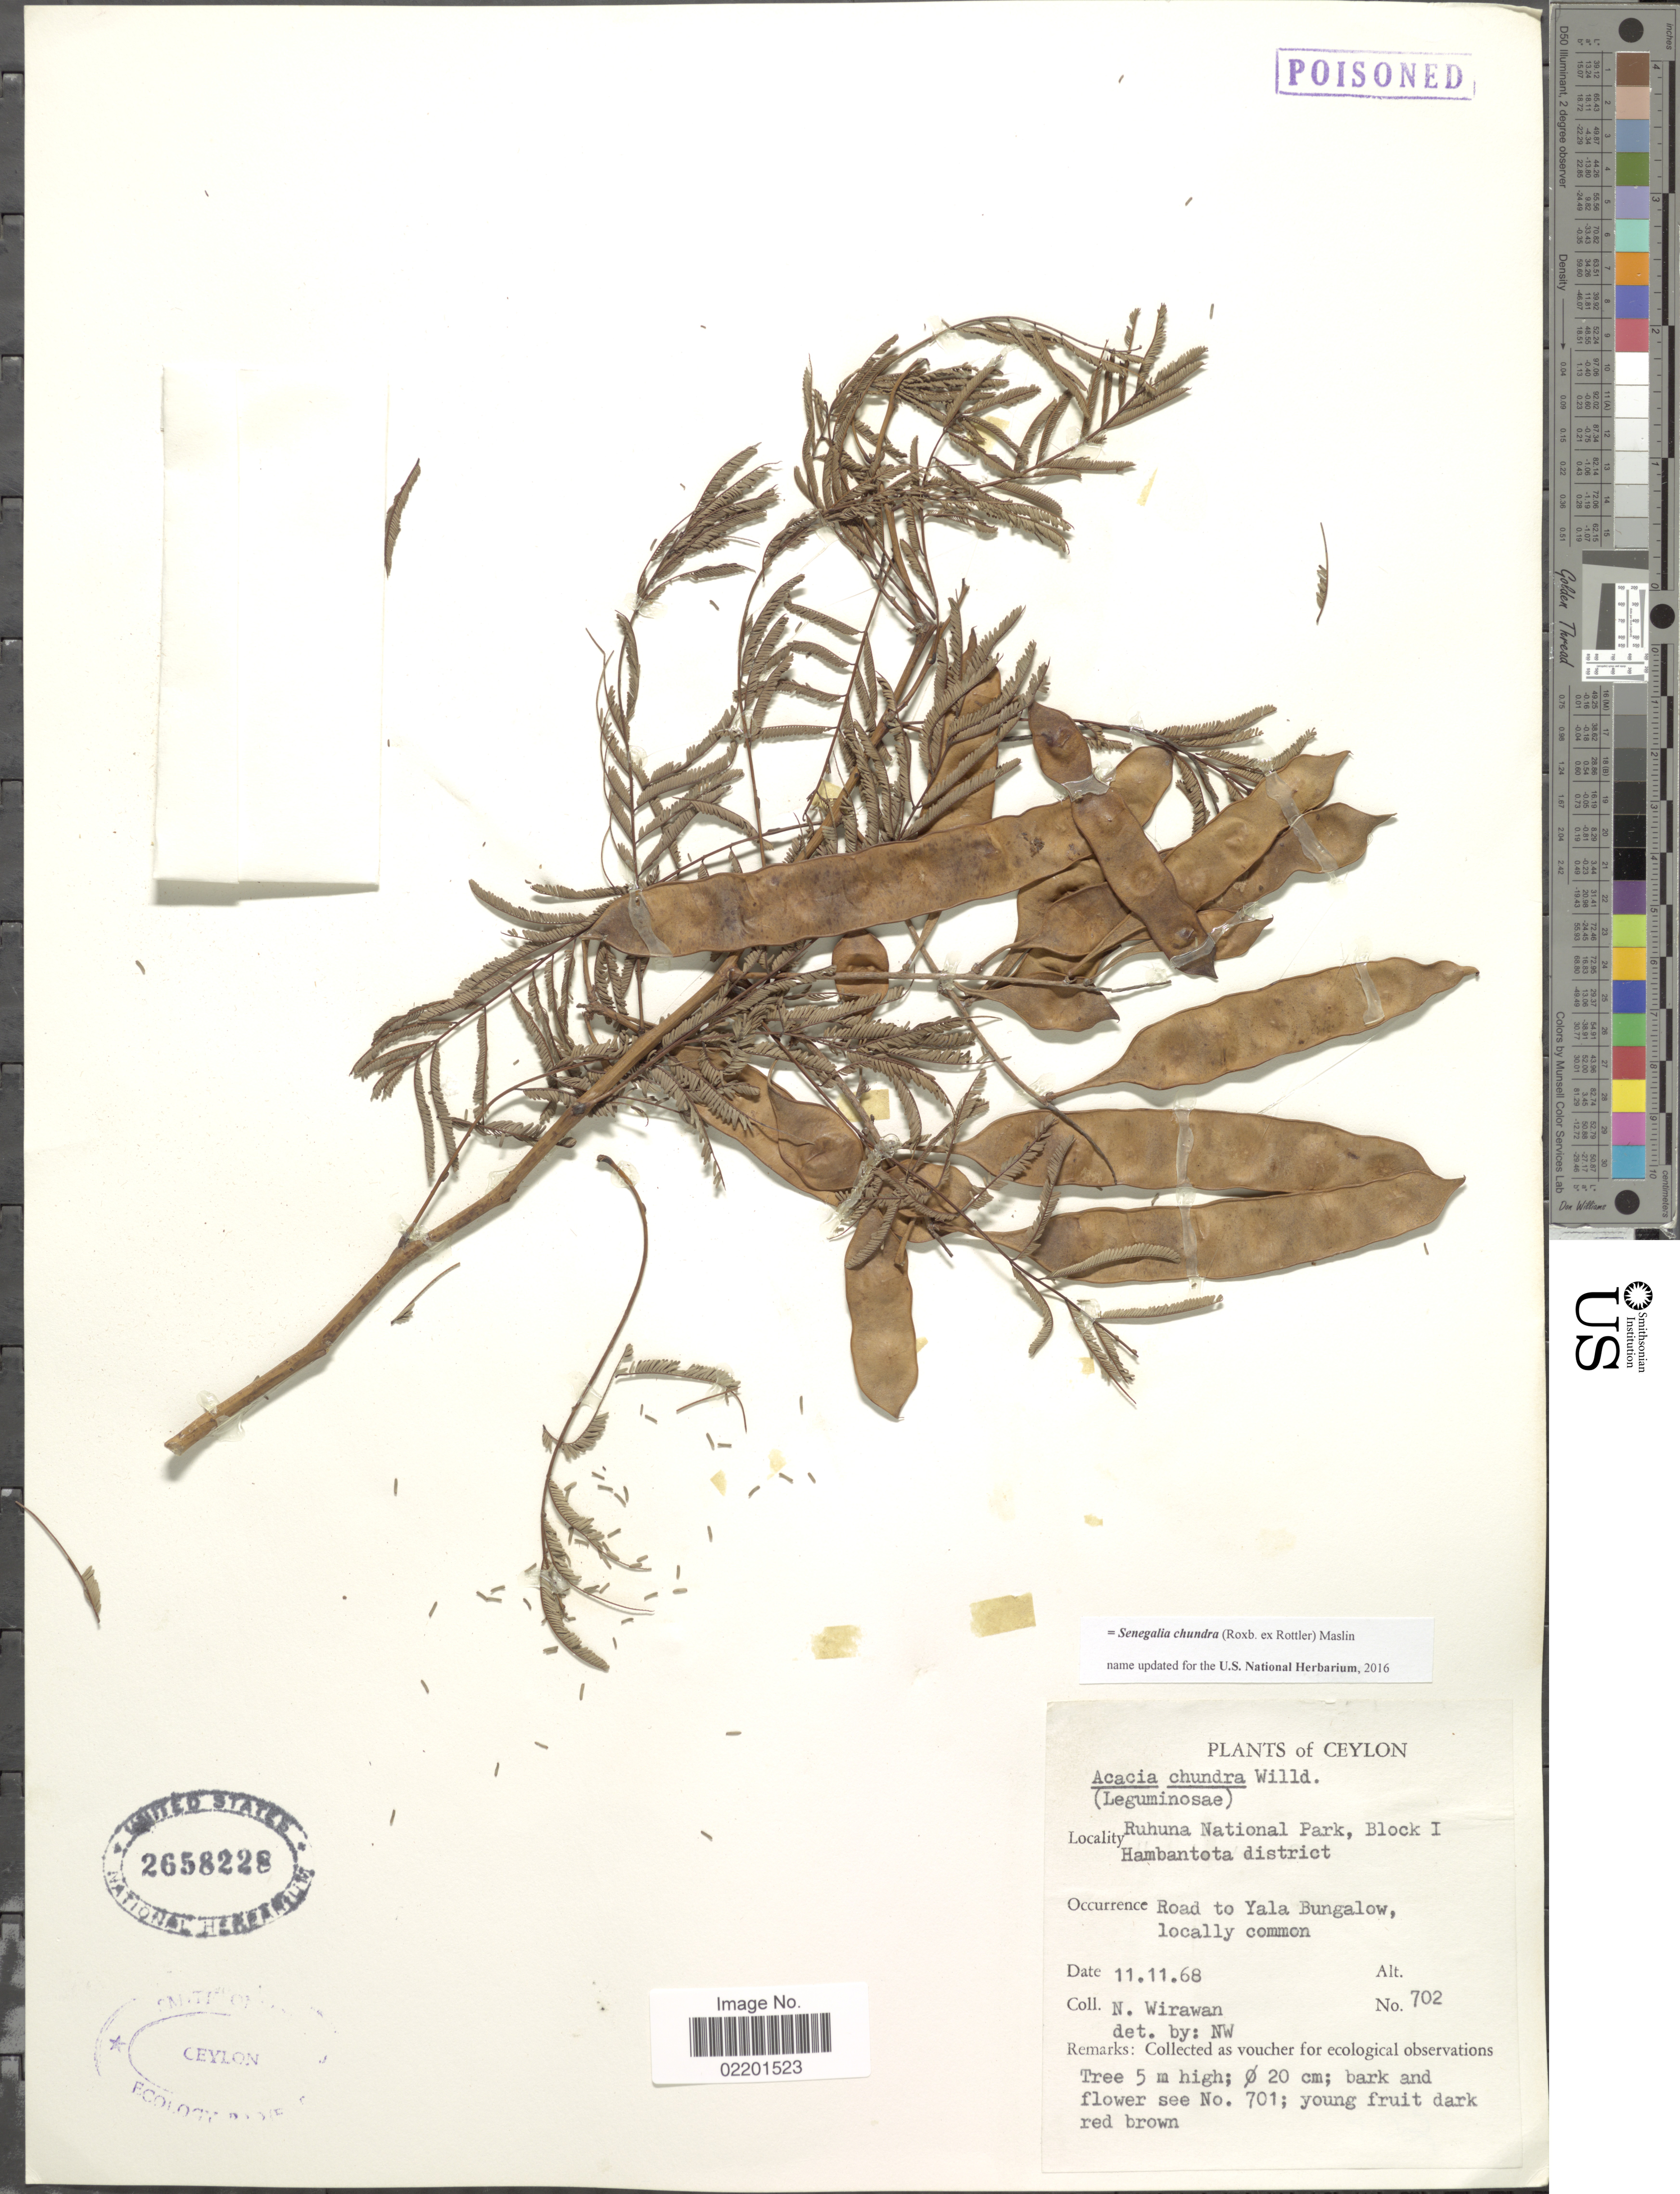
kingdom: Plantae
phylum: Tracheophyta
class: Magnoliopsida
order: Fabales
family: Fabaceae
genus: Senegalia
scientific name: Senegalia chundra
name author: (Roxb. ex Rottler) Maslin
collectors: N. Wirawan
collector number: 702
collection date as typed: Transcribed d/m/y: 11/11/68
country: Sri Lanka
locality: Ruhuna National Park, Block I Hambantota district.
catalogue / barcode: US 2658228